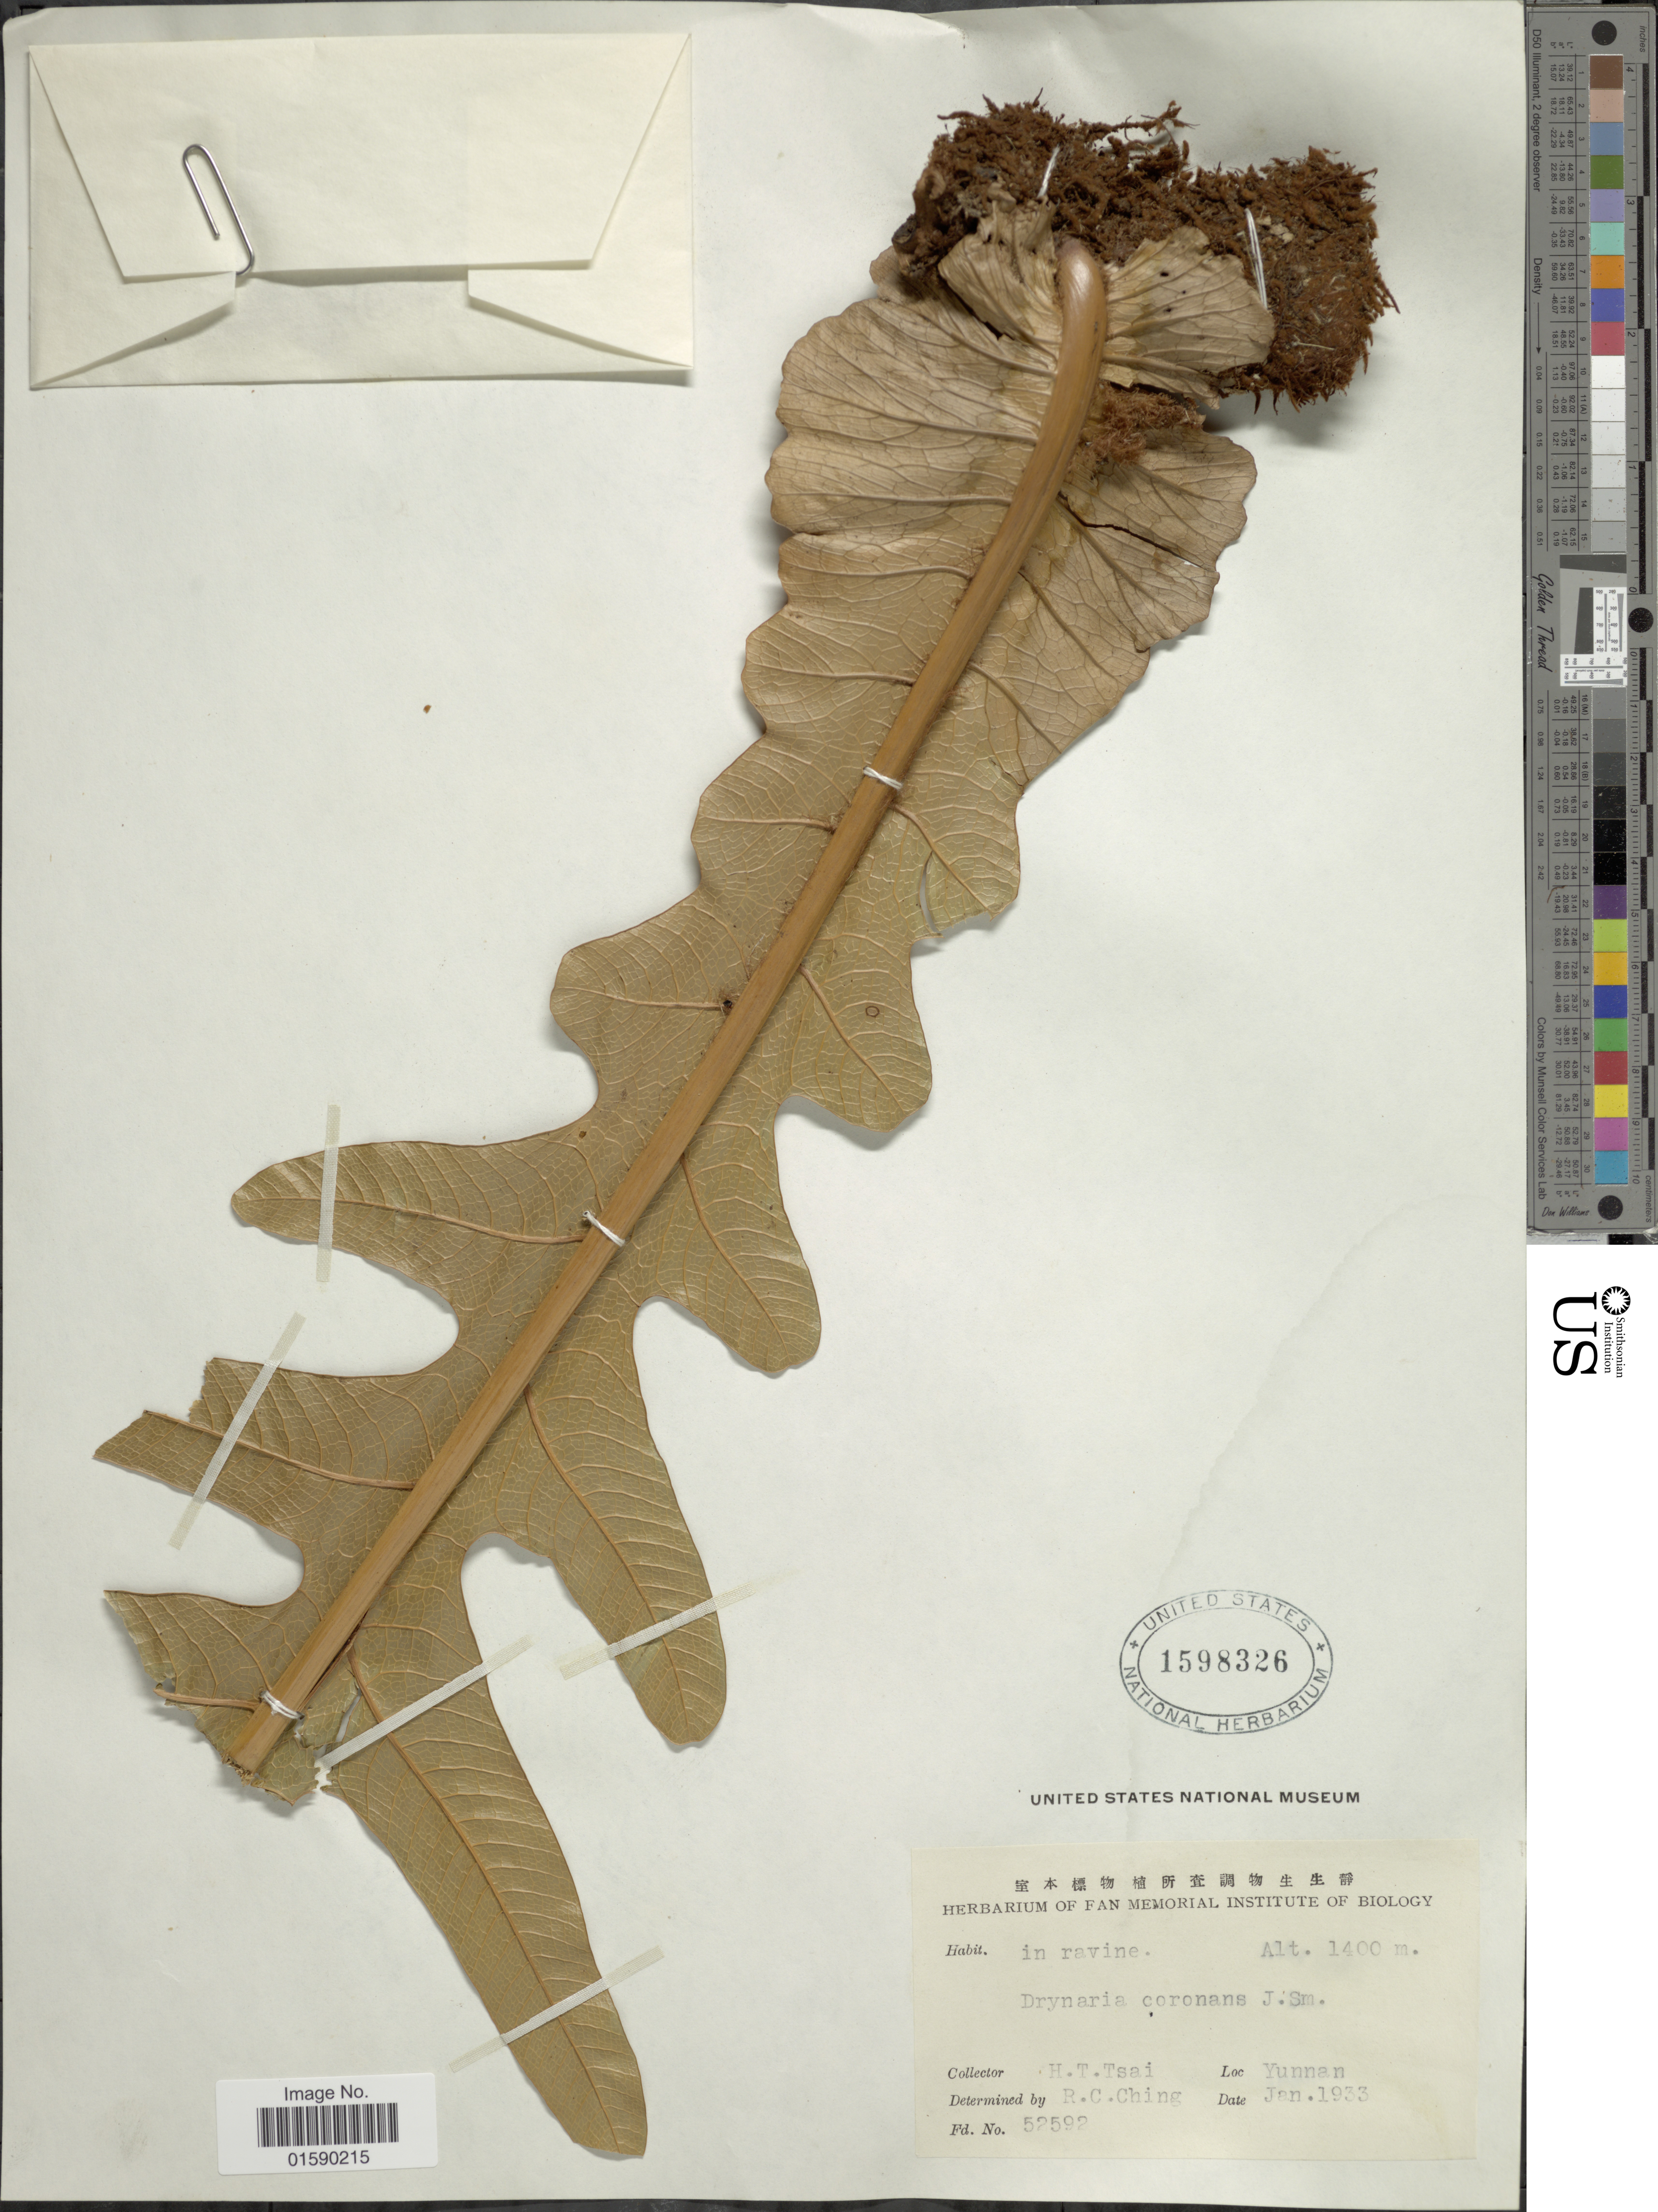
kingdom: Plantae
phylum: Tracheophyta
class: Polypodiopsida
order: Polypodiales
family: Polypodiaceae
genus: Aglaomorpha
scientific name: Aglaomorpha coronans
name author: (Wall. ex Mett.) Copel.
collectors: H. Tsai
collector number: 52592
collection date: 1933-01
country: China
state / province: Yunnan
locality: Yunnan.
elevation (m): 1400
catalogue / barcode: US 1598326